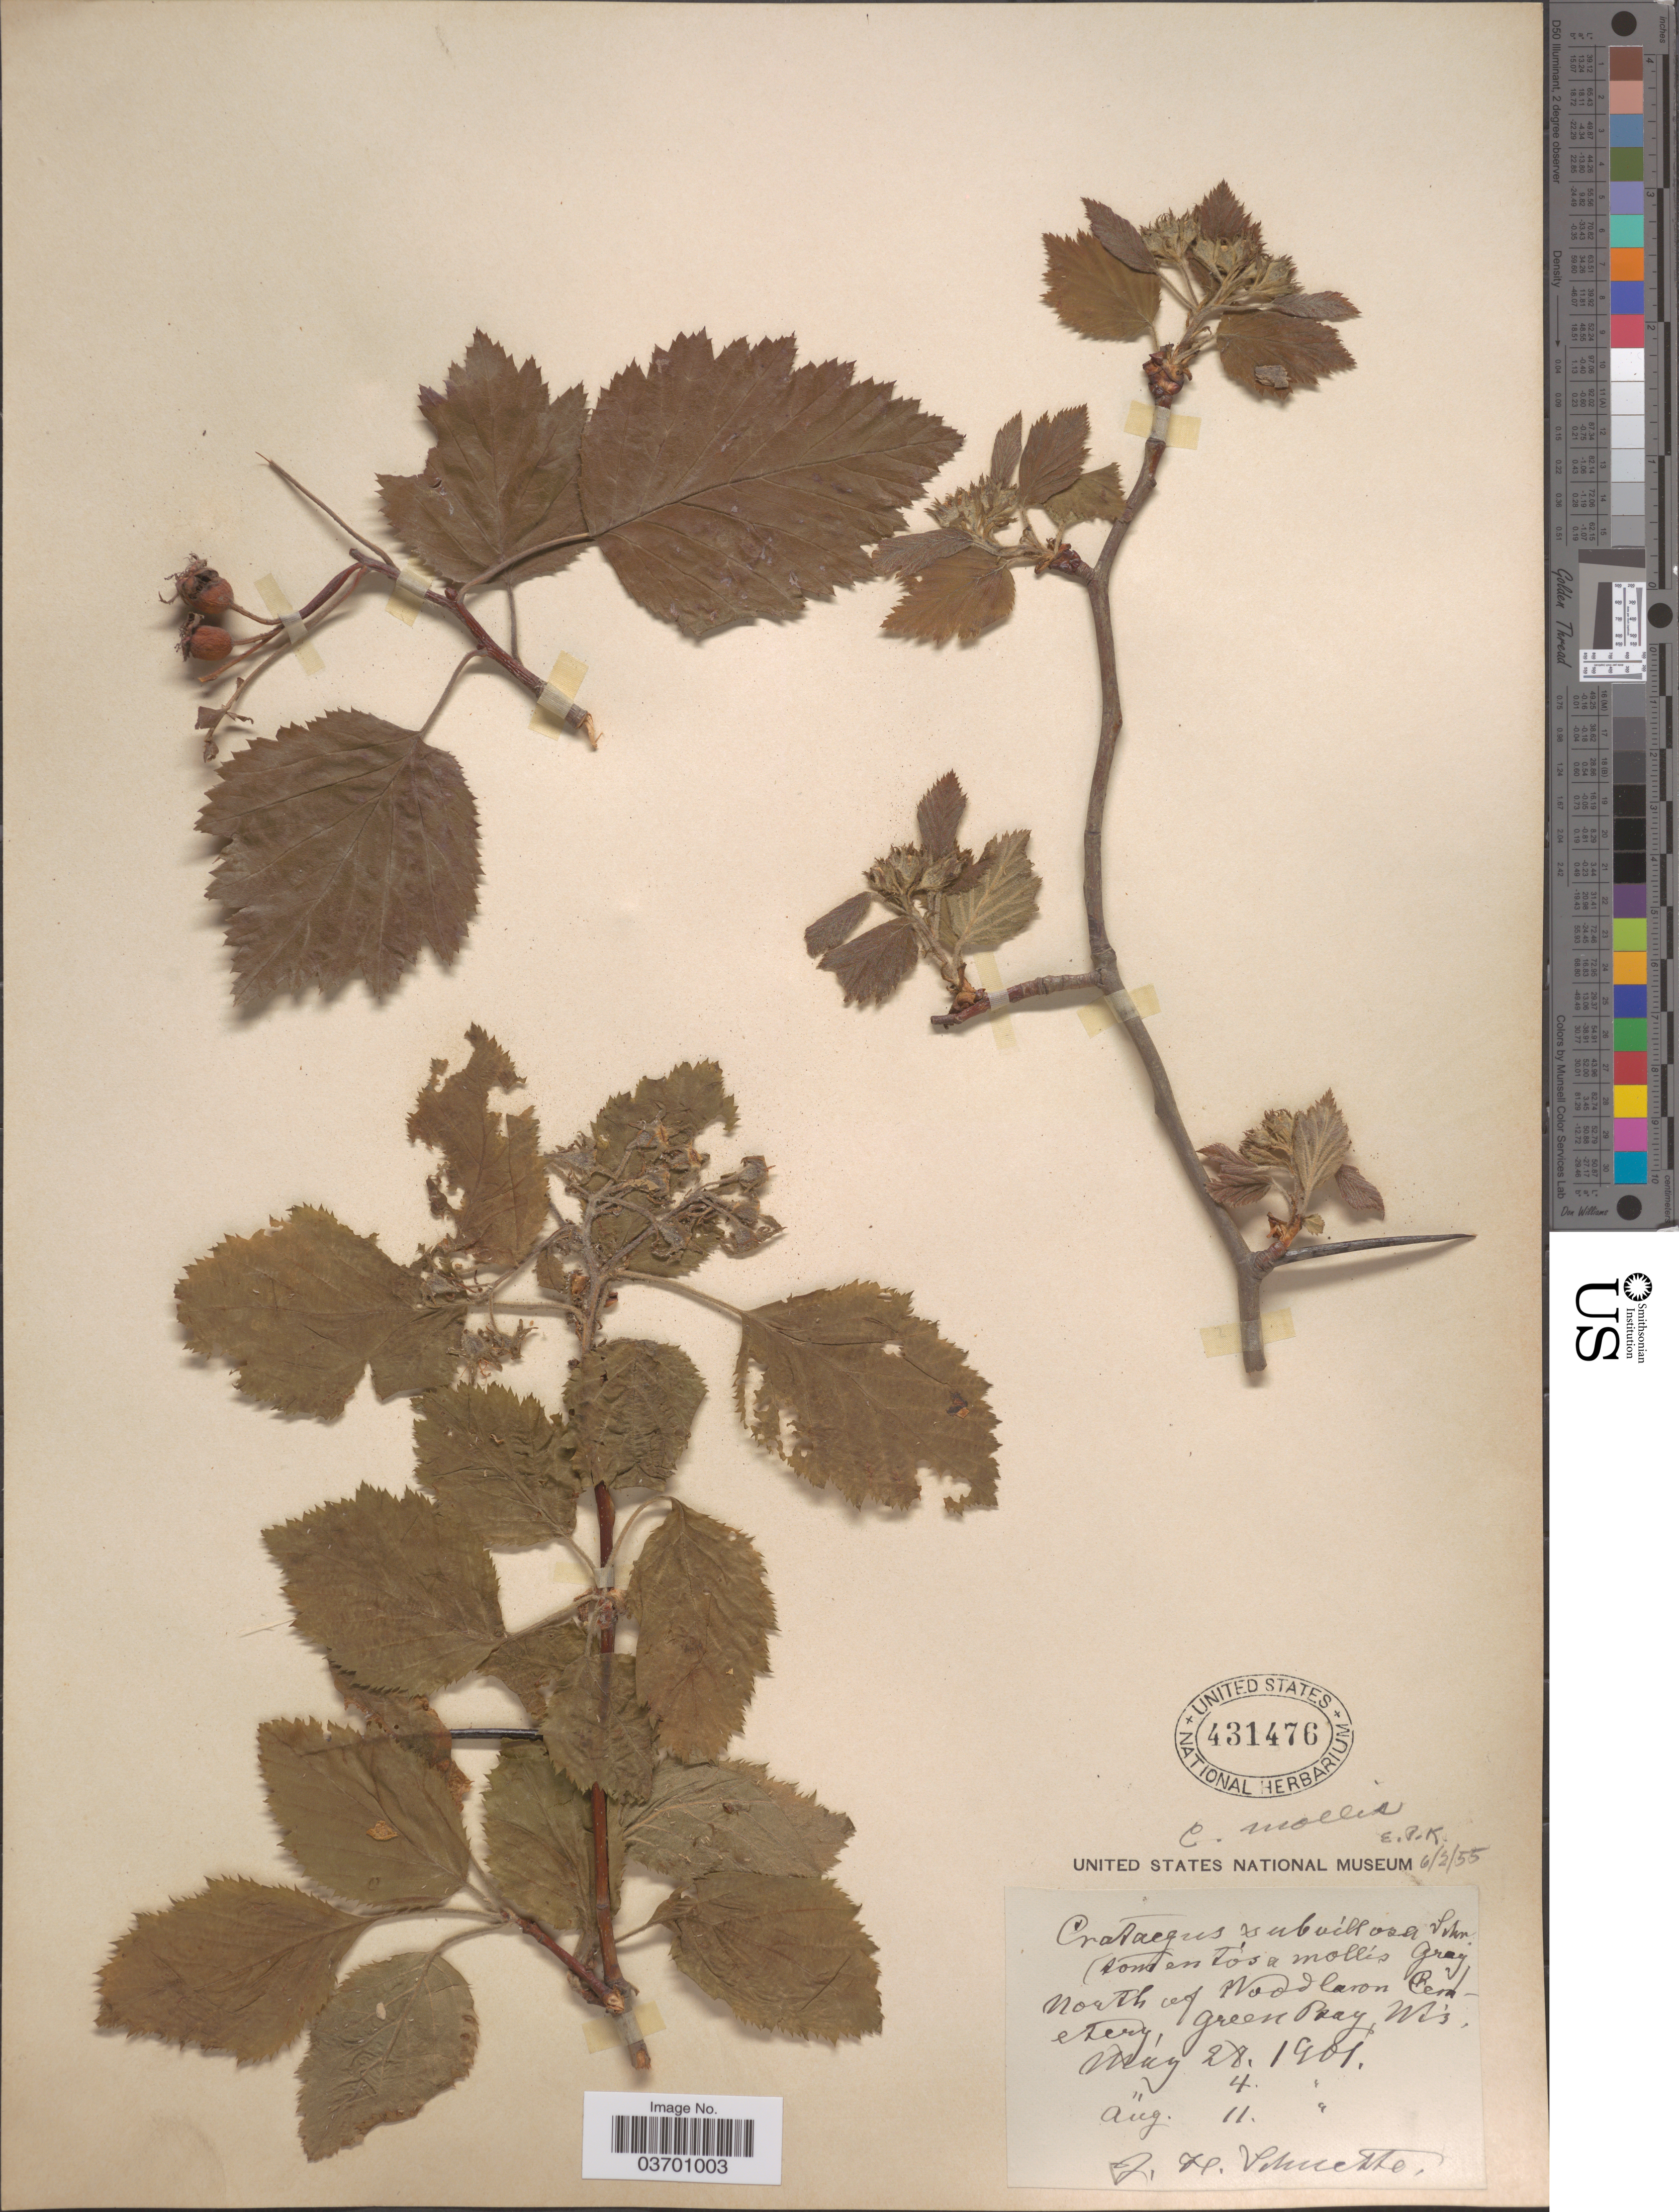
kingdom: Plantae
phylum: Tracheophyta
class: Magnoliopsida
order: Rosales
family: Rosaceae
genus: Crataegus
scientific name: Crataegus mollis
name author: (Torr. & A. Gray) Scheele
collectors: J. H. Schuette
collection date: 1901-05-28/1901-08-11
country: United States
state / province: Wisconsin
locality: North of Woodlawn Cemetery, Green Bay.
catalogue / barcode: US 431476